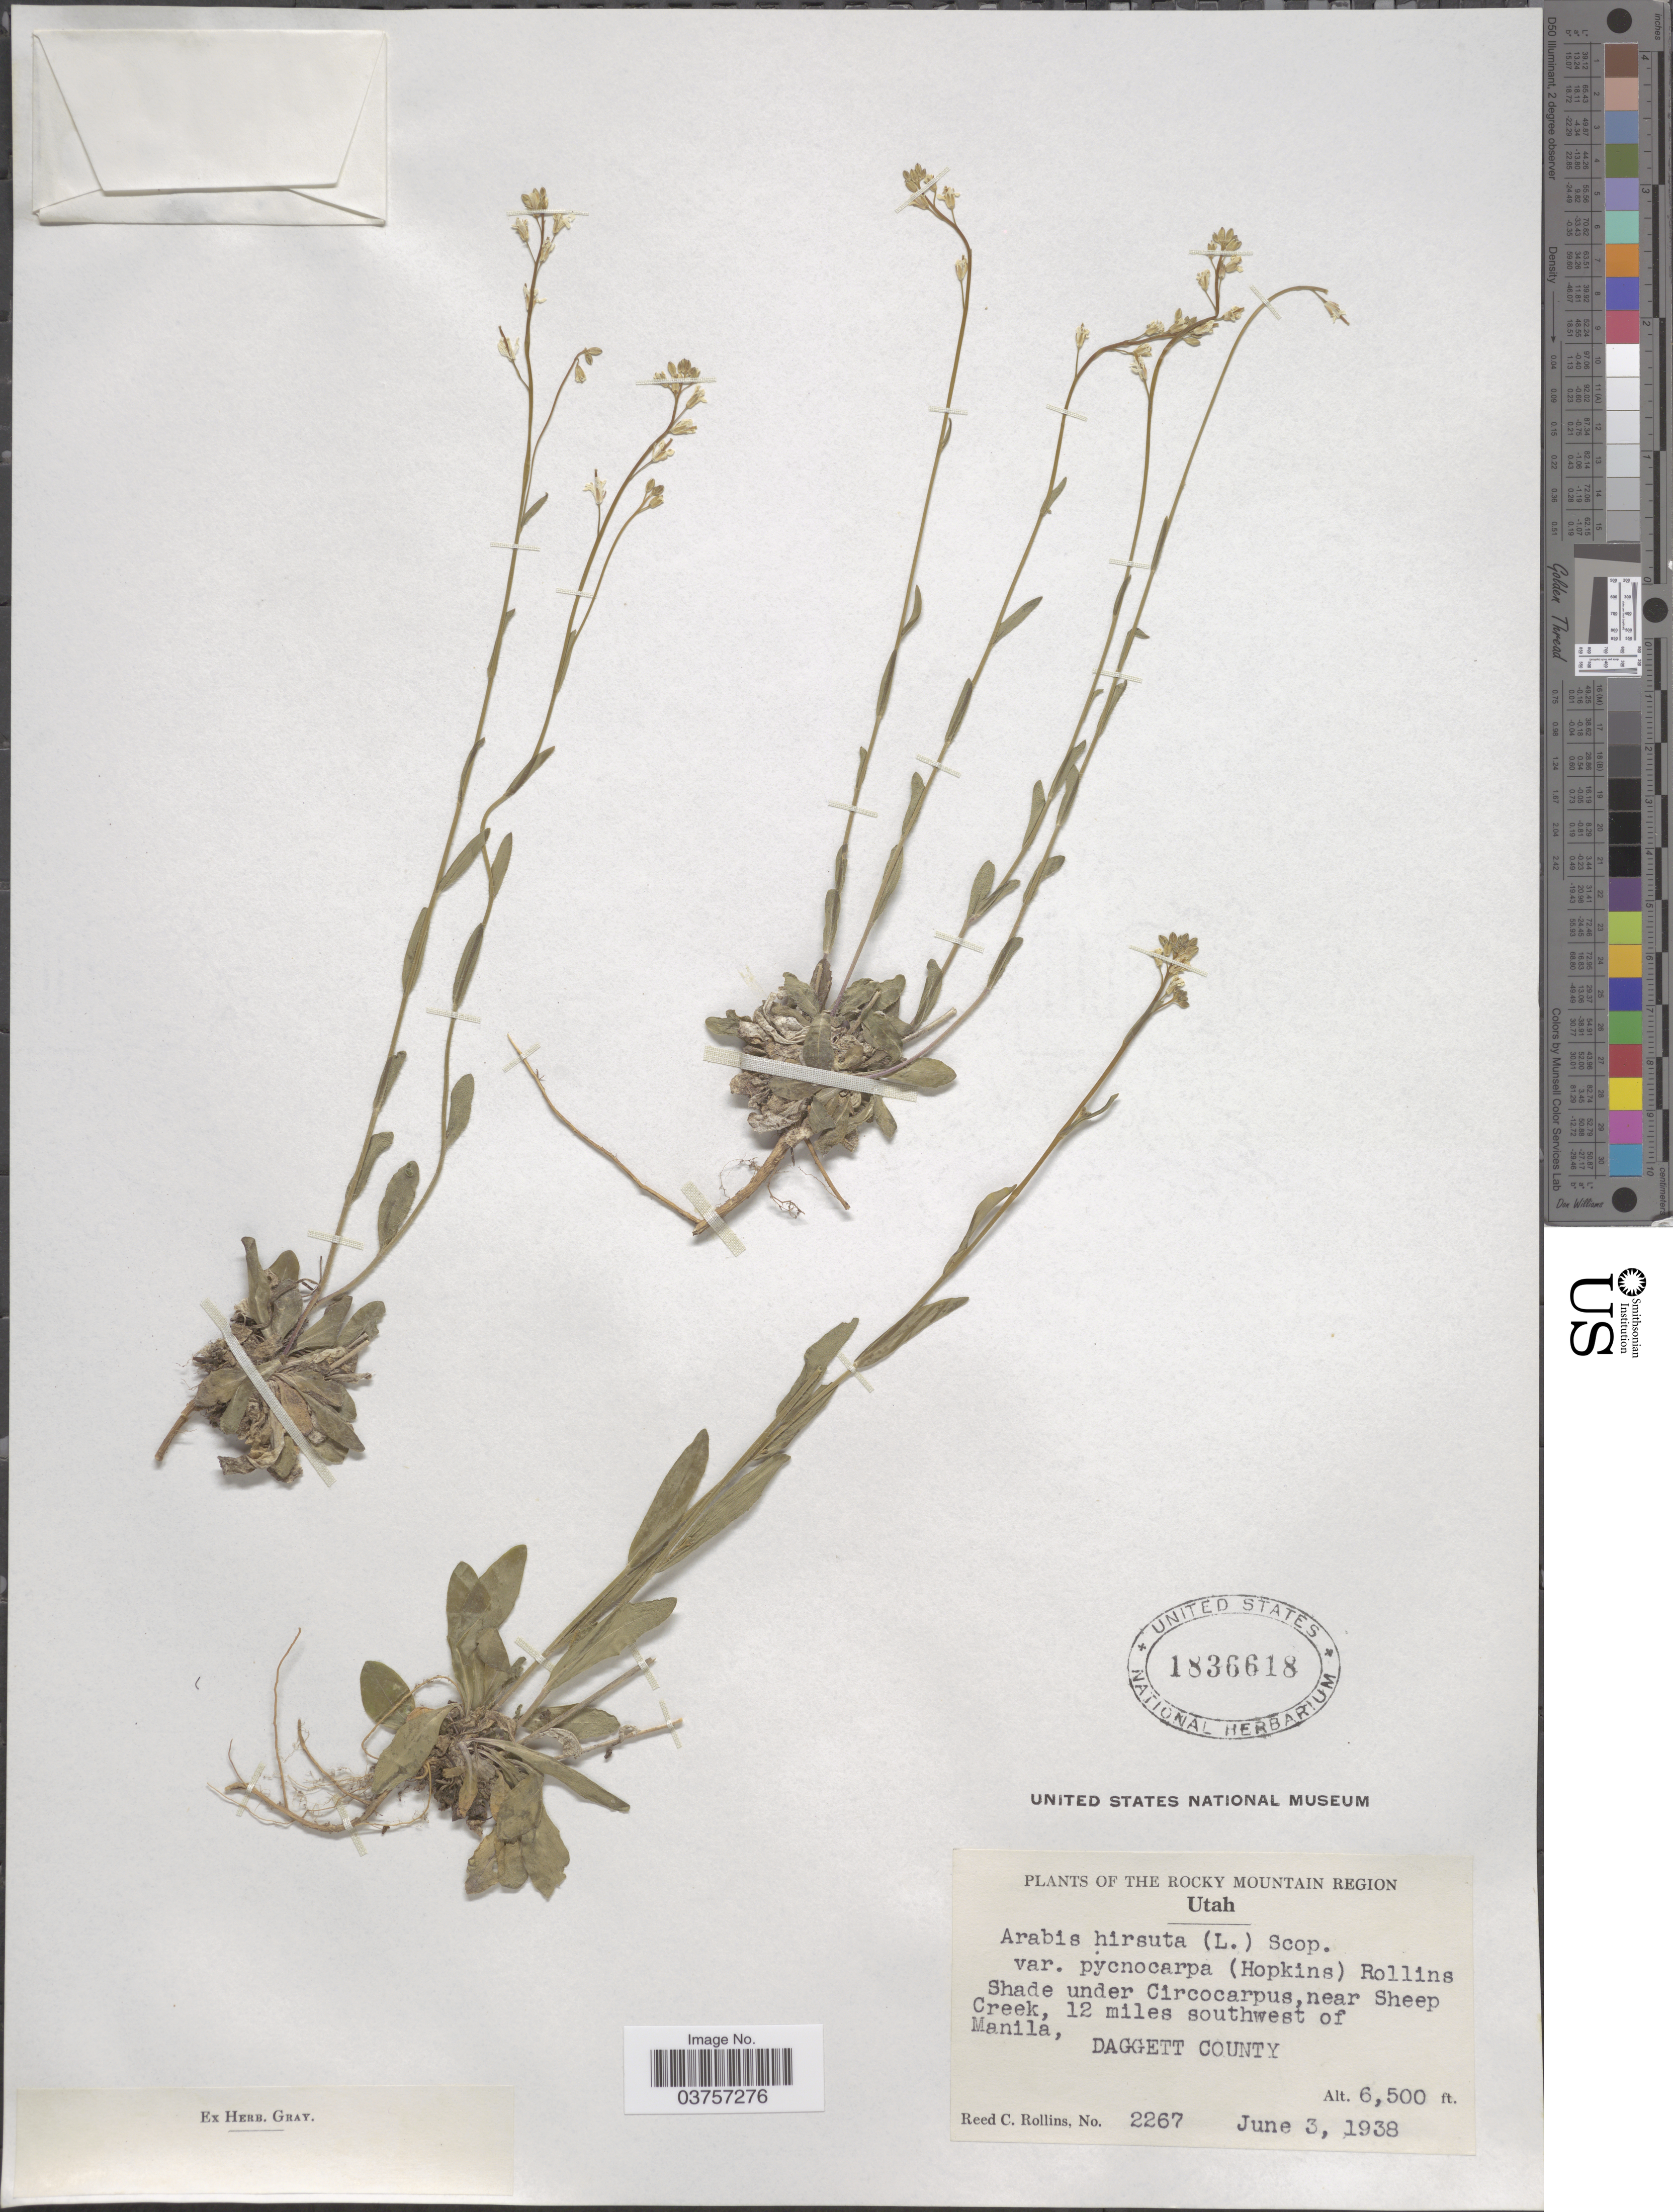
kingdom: Plantae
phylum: Tracheophyta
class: Magnoliopsida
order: Brassicales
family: Brassicaceae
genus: Arabis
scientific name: Arabis hirsuta var. pycnocarpa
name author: M. Hopkins & Rollins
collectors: R. C. Rollins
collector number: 2267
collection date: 1938-06-03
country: United States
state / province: Utah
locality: The Rocky Mountain Region; near Sheep Creek, 12 miles southwest of Manila, Daggett County.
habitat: near creek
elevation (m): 1981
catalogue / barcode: US 1836618